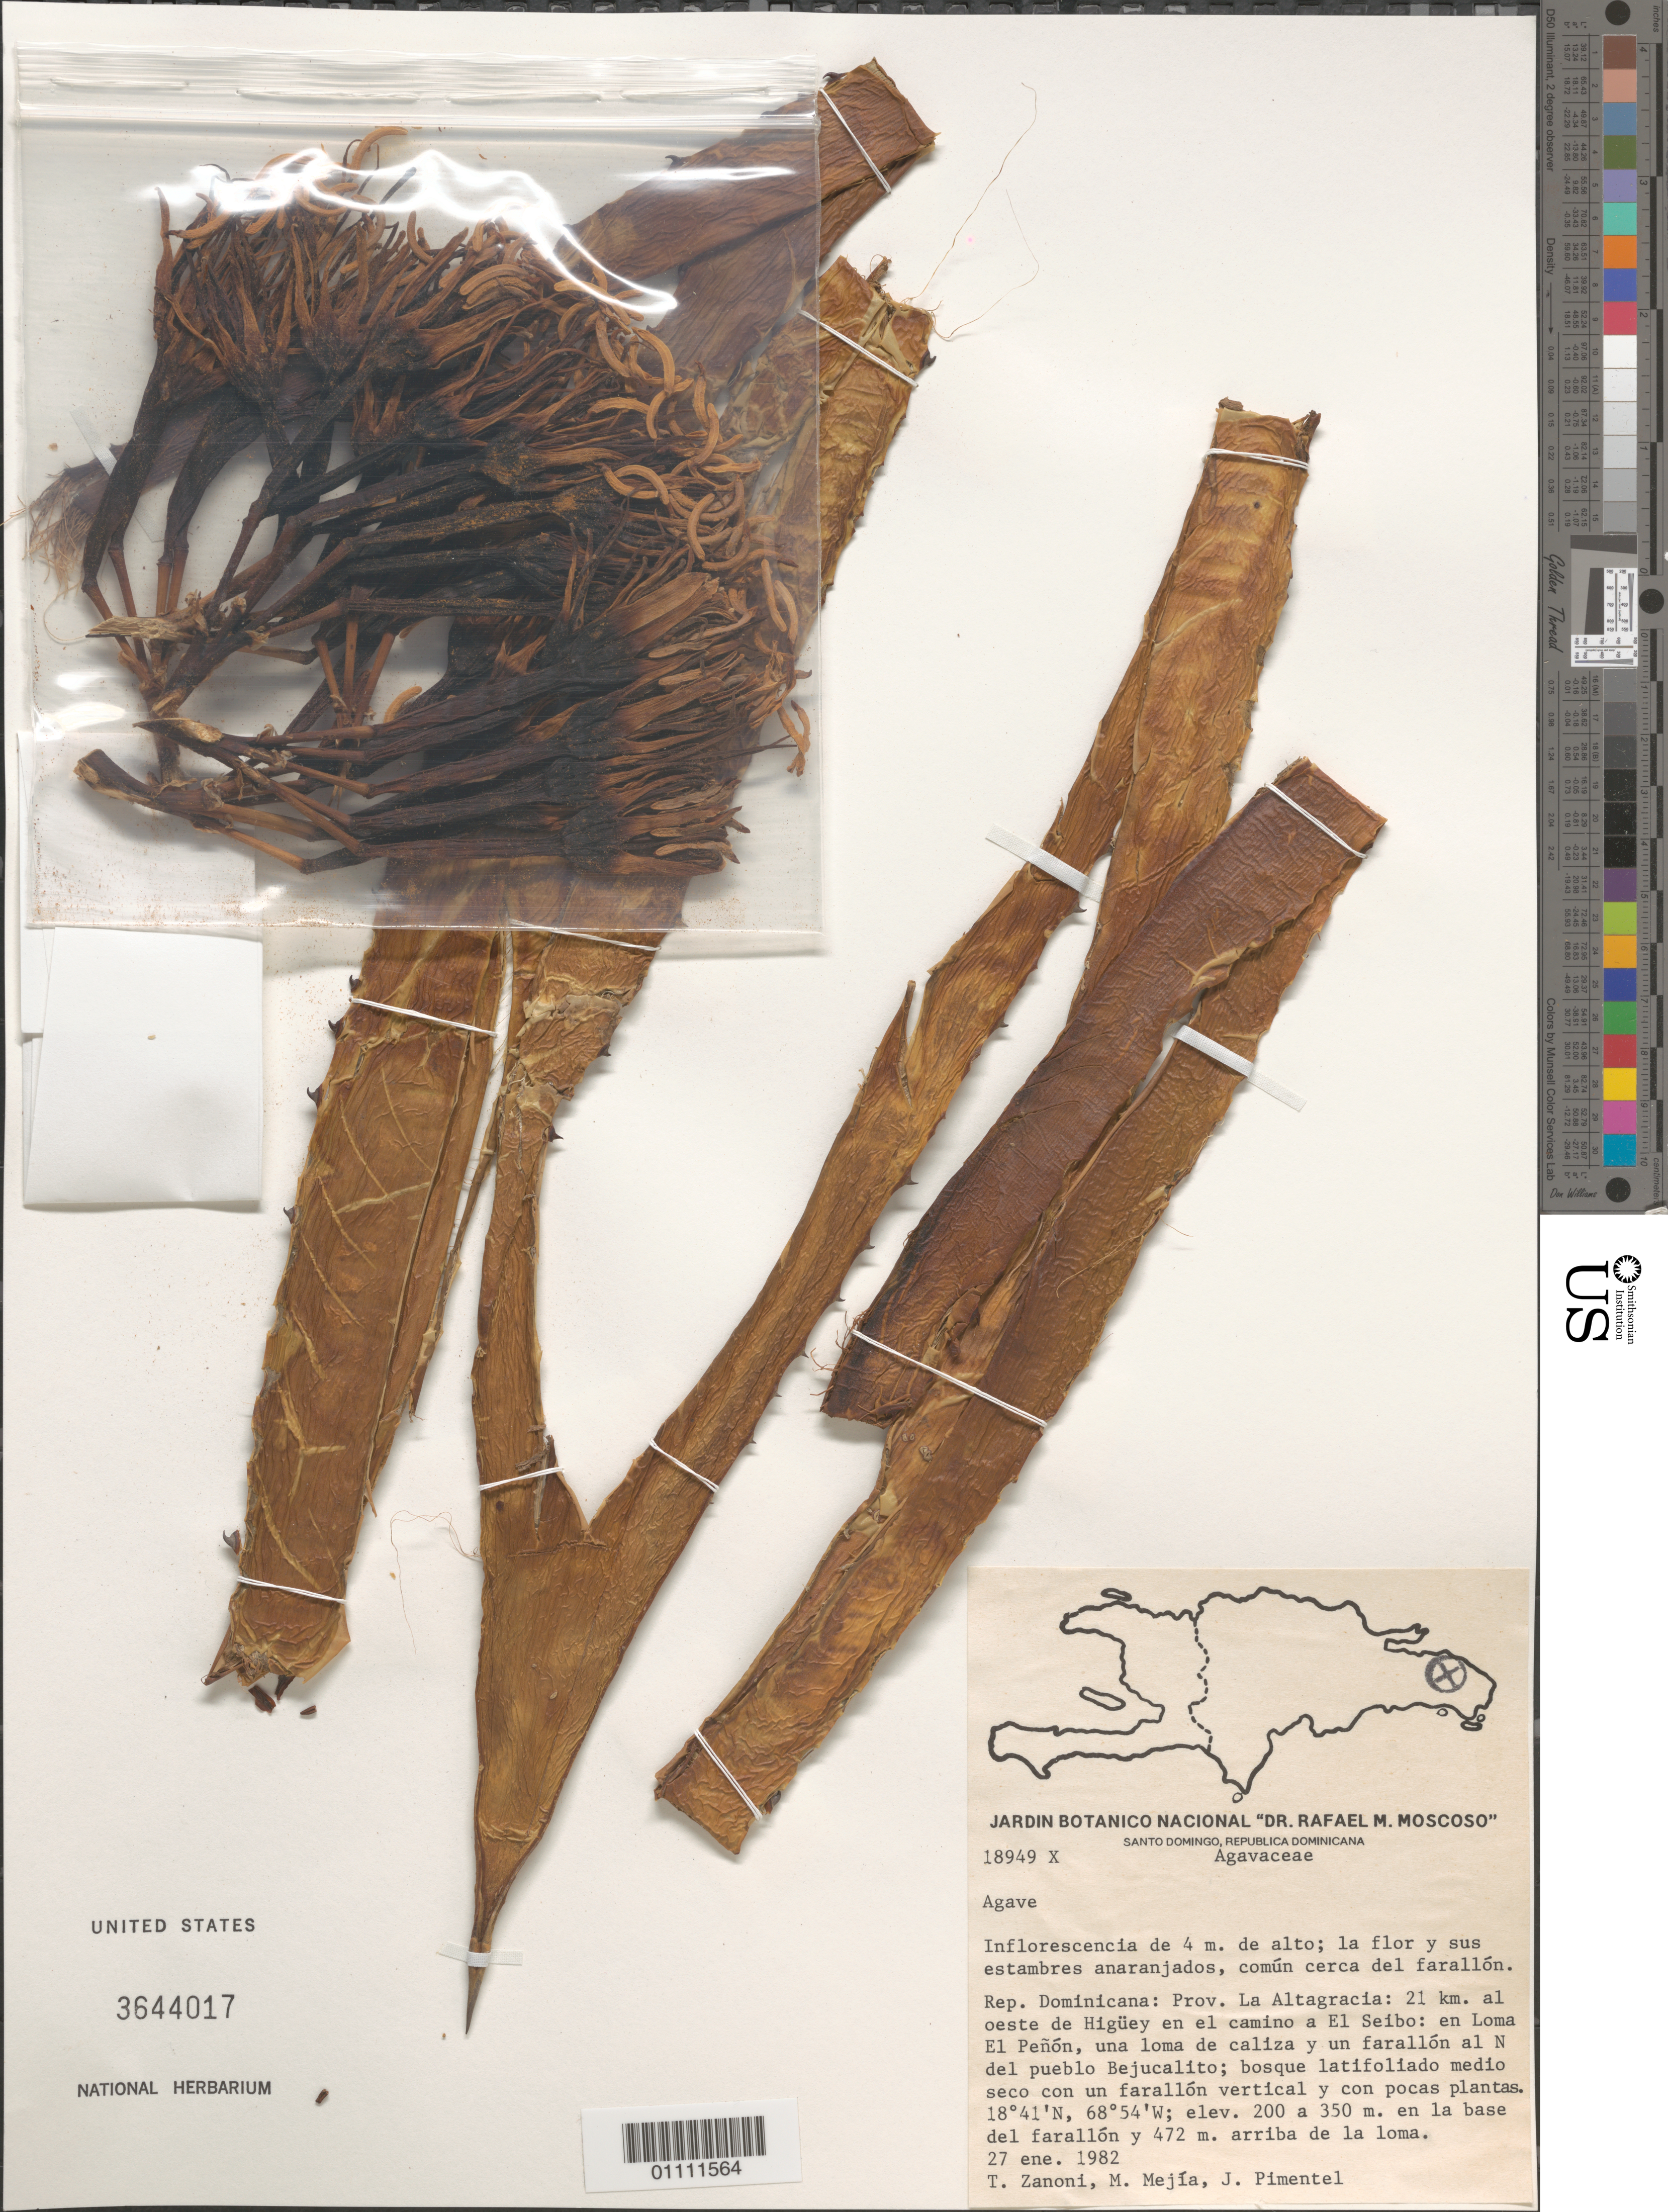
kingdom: Plantae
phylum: Tracheophyta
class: Liliopsida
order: Asparagales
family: Asparagaceae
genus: Agave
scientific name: Agave sp.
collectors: T. A. Zanoni, M. Mejia & J. Pimentel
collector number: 18949 X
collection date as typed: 27 Jan 1982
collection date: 1982-01-27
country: Dominican Republic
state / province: La Altagracia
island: Hispaniola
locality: Higüey, 21 km al oeste, en el camino a El Seibo, en Loma El Peñón, al N del pueblo Bejucalito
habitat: Bosque latifoliado medio seco con un farallón vertical y con pocas plantas. Una loma de caliza y un faralló,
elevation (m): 200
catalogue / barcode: US 3644017